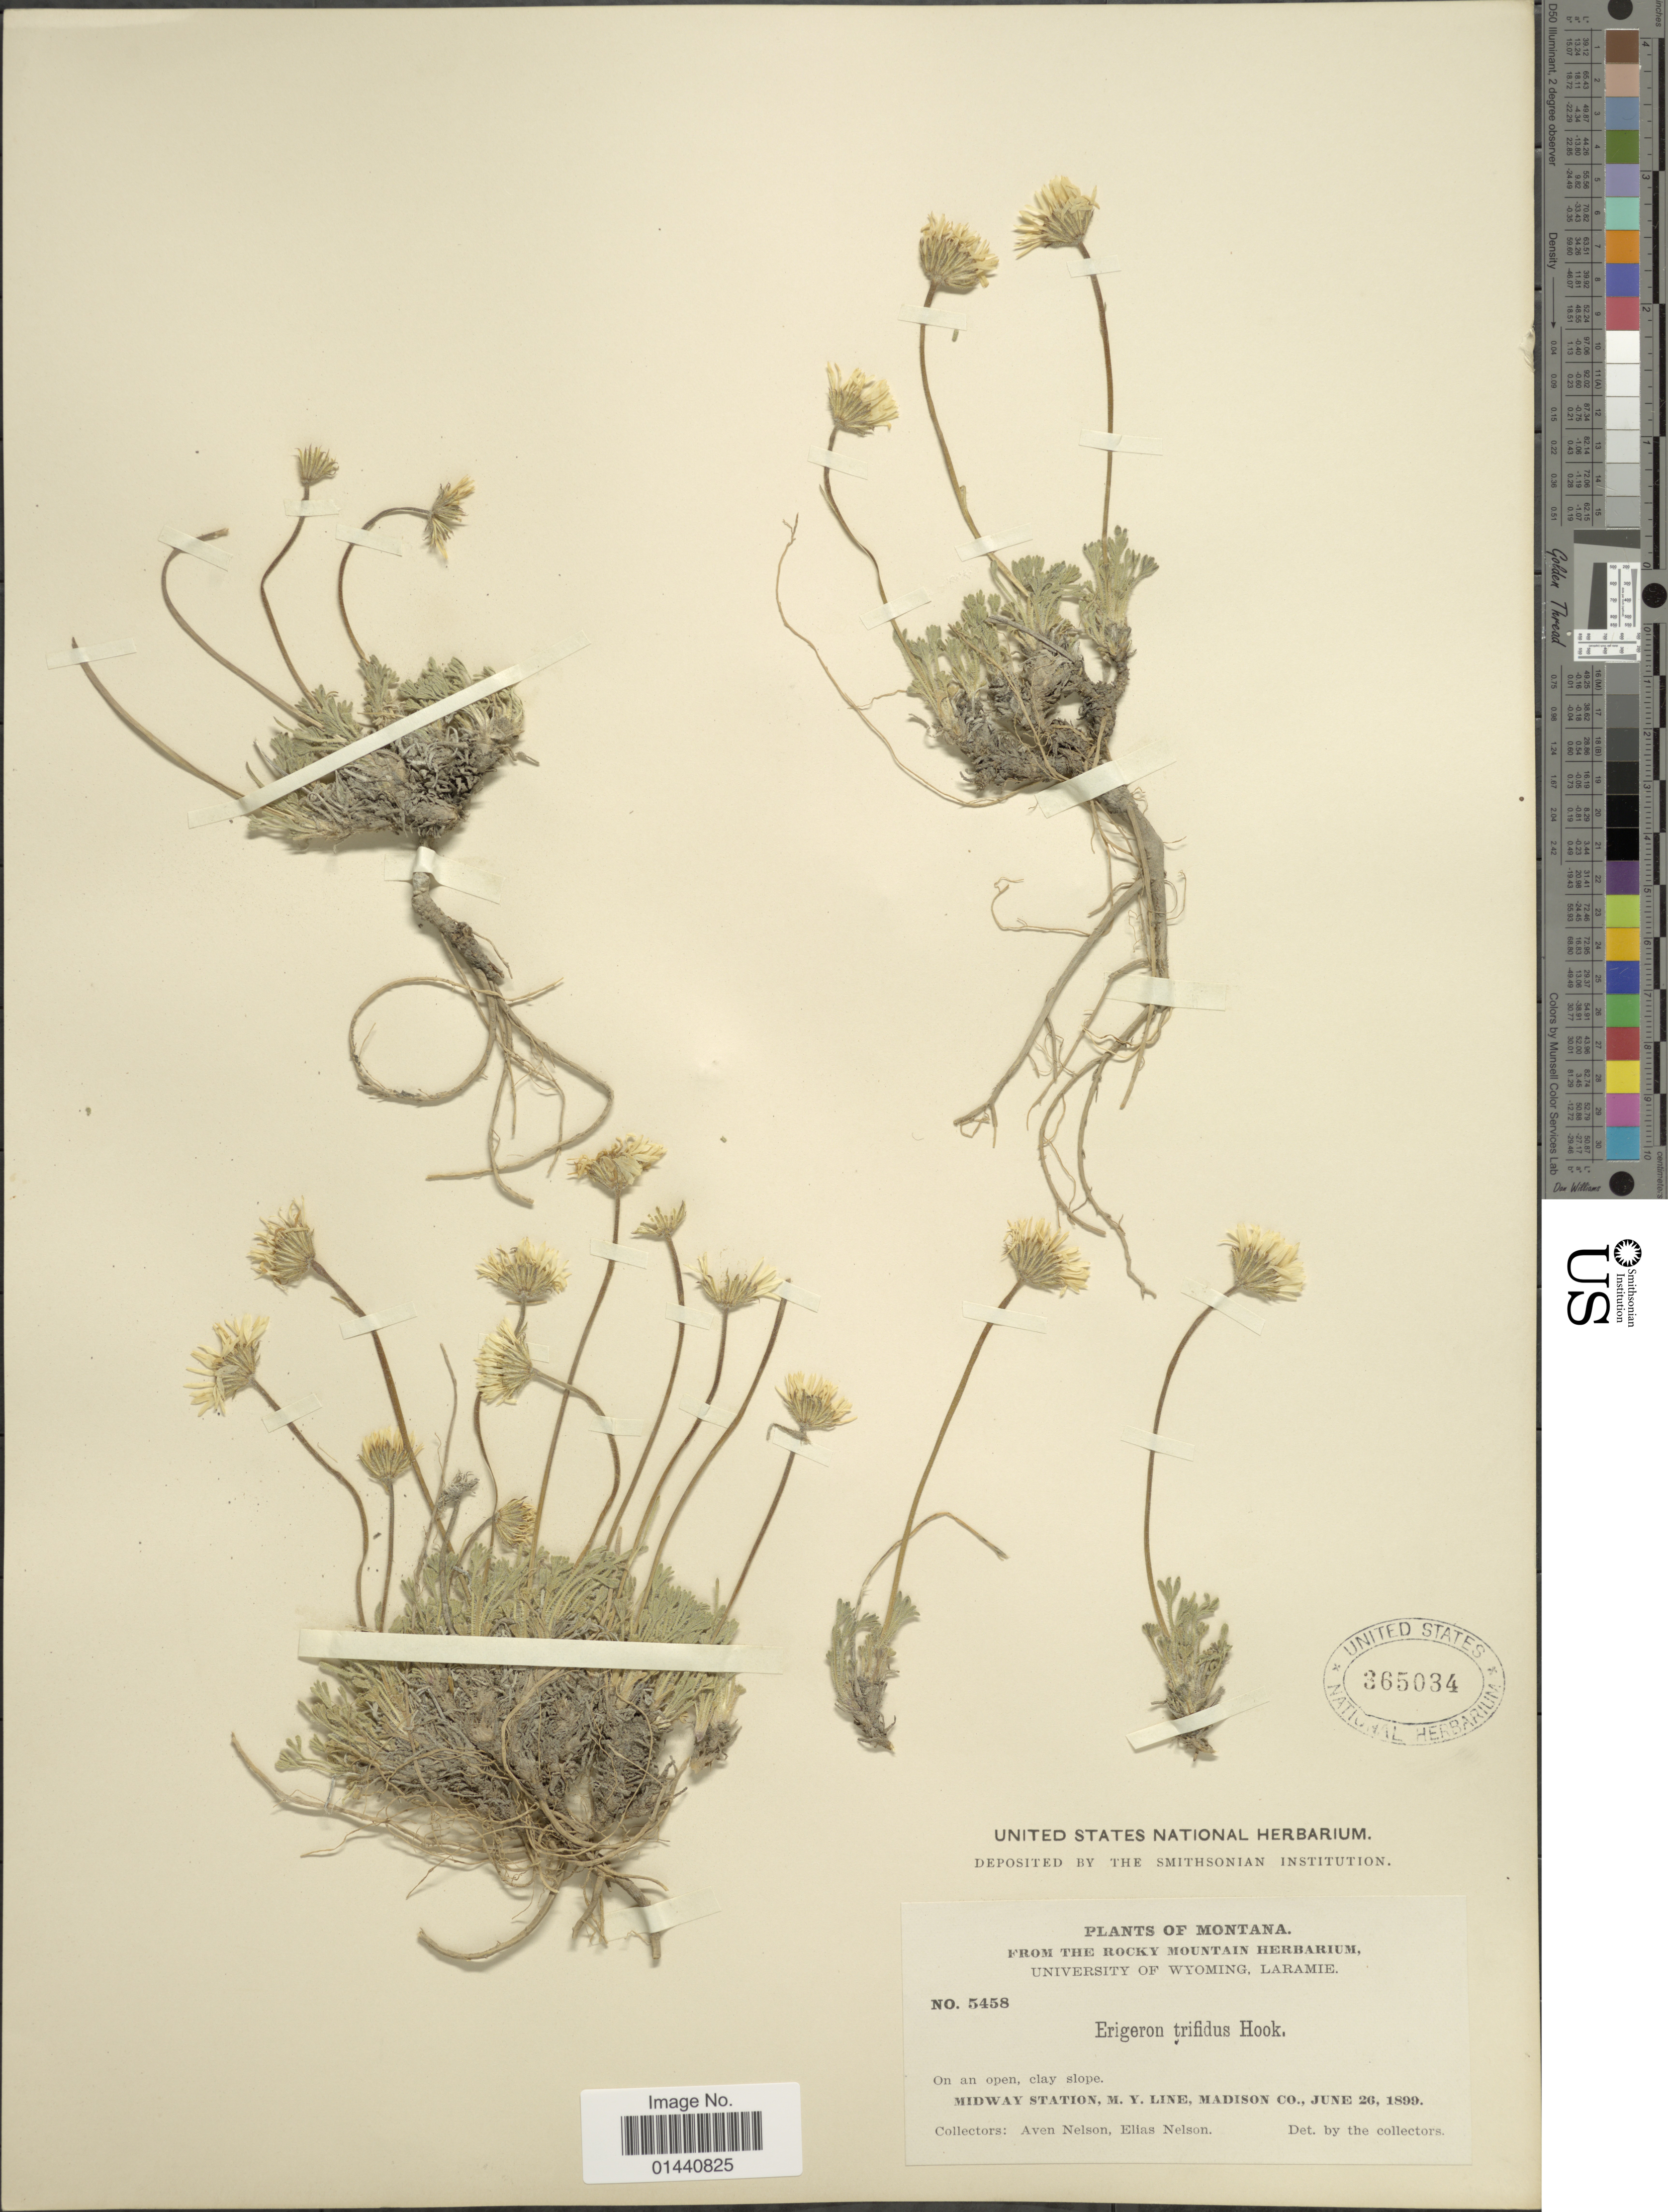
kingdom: Plantae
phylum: Tracheophyta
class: Magnoliopsida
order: Asterales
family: Asteraceae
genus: Erigeron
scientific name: Erigeron trifidus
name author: Hook.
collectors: A. Nelson & E. Nelson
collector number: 5458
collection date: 1899-06-26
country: United States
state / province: Montana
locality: Midway Station, M. Y Line, Madison Co.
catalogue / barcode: US 365034